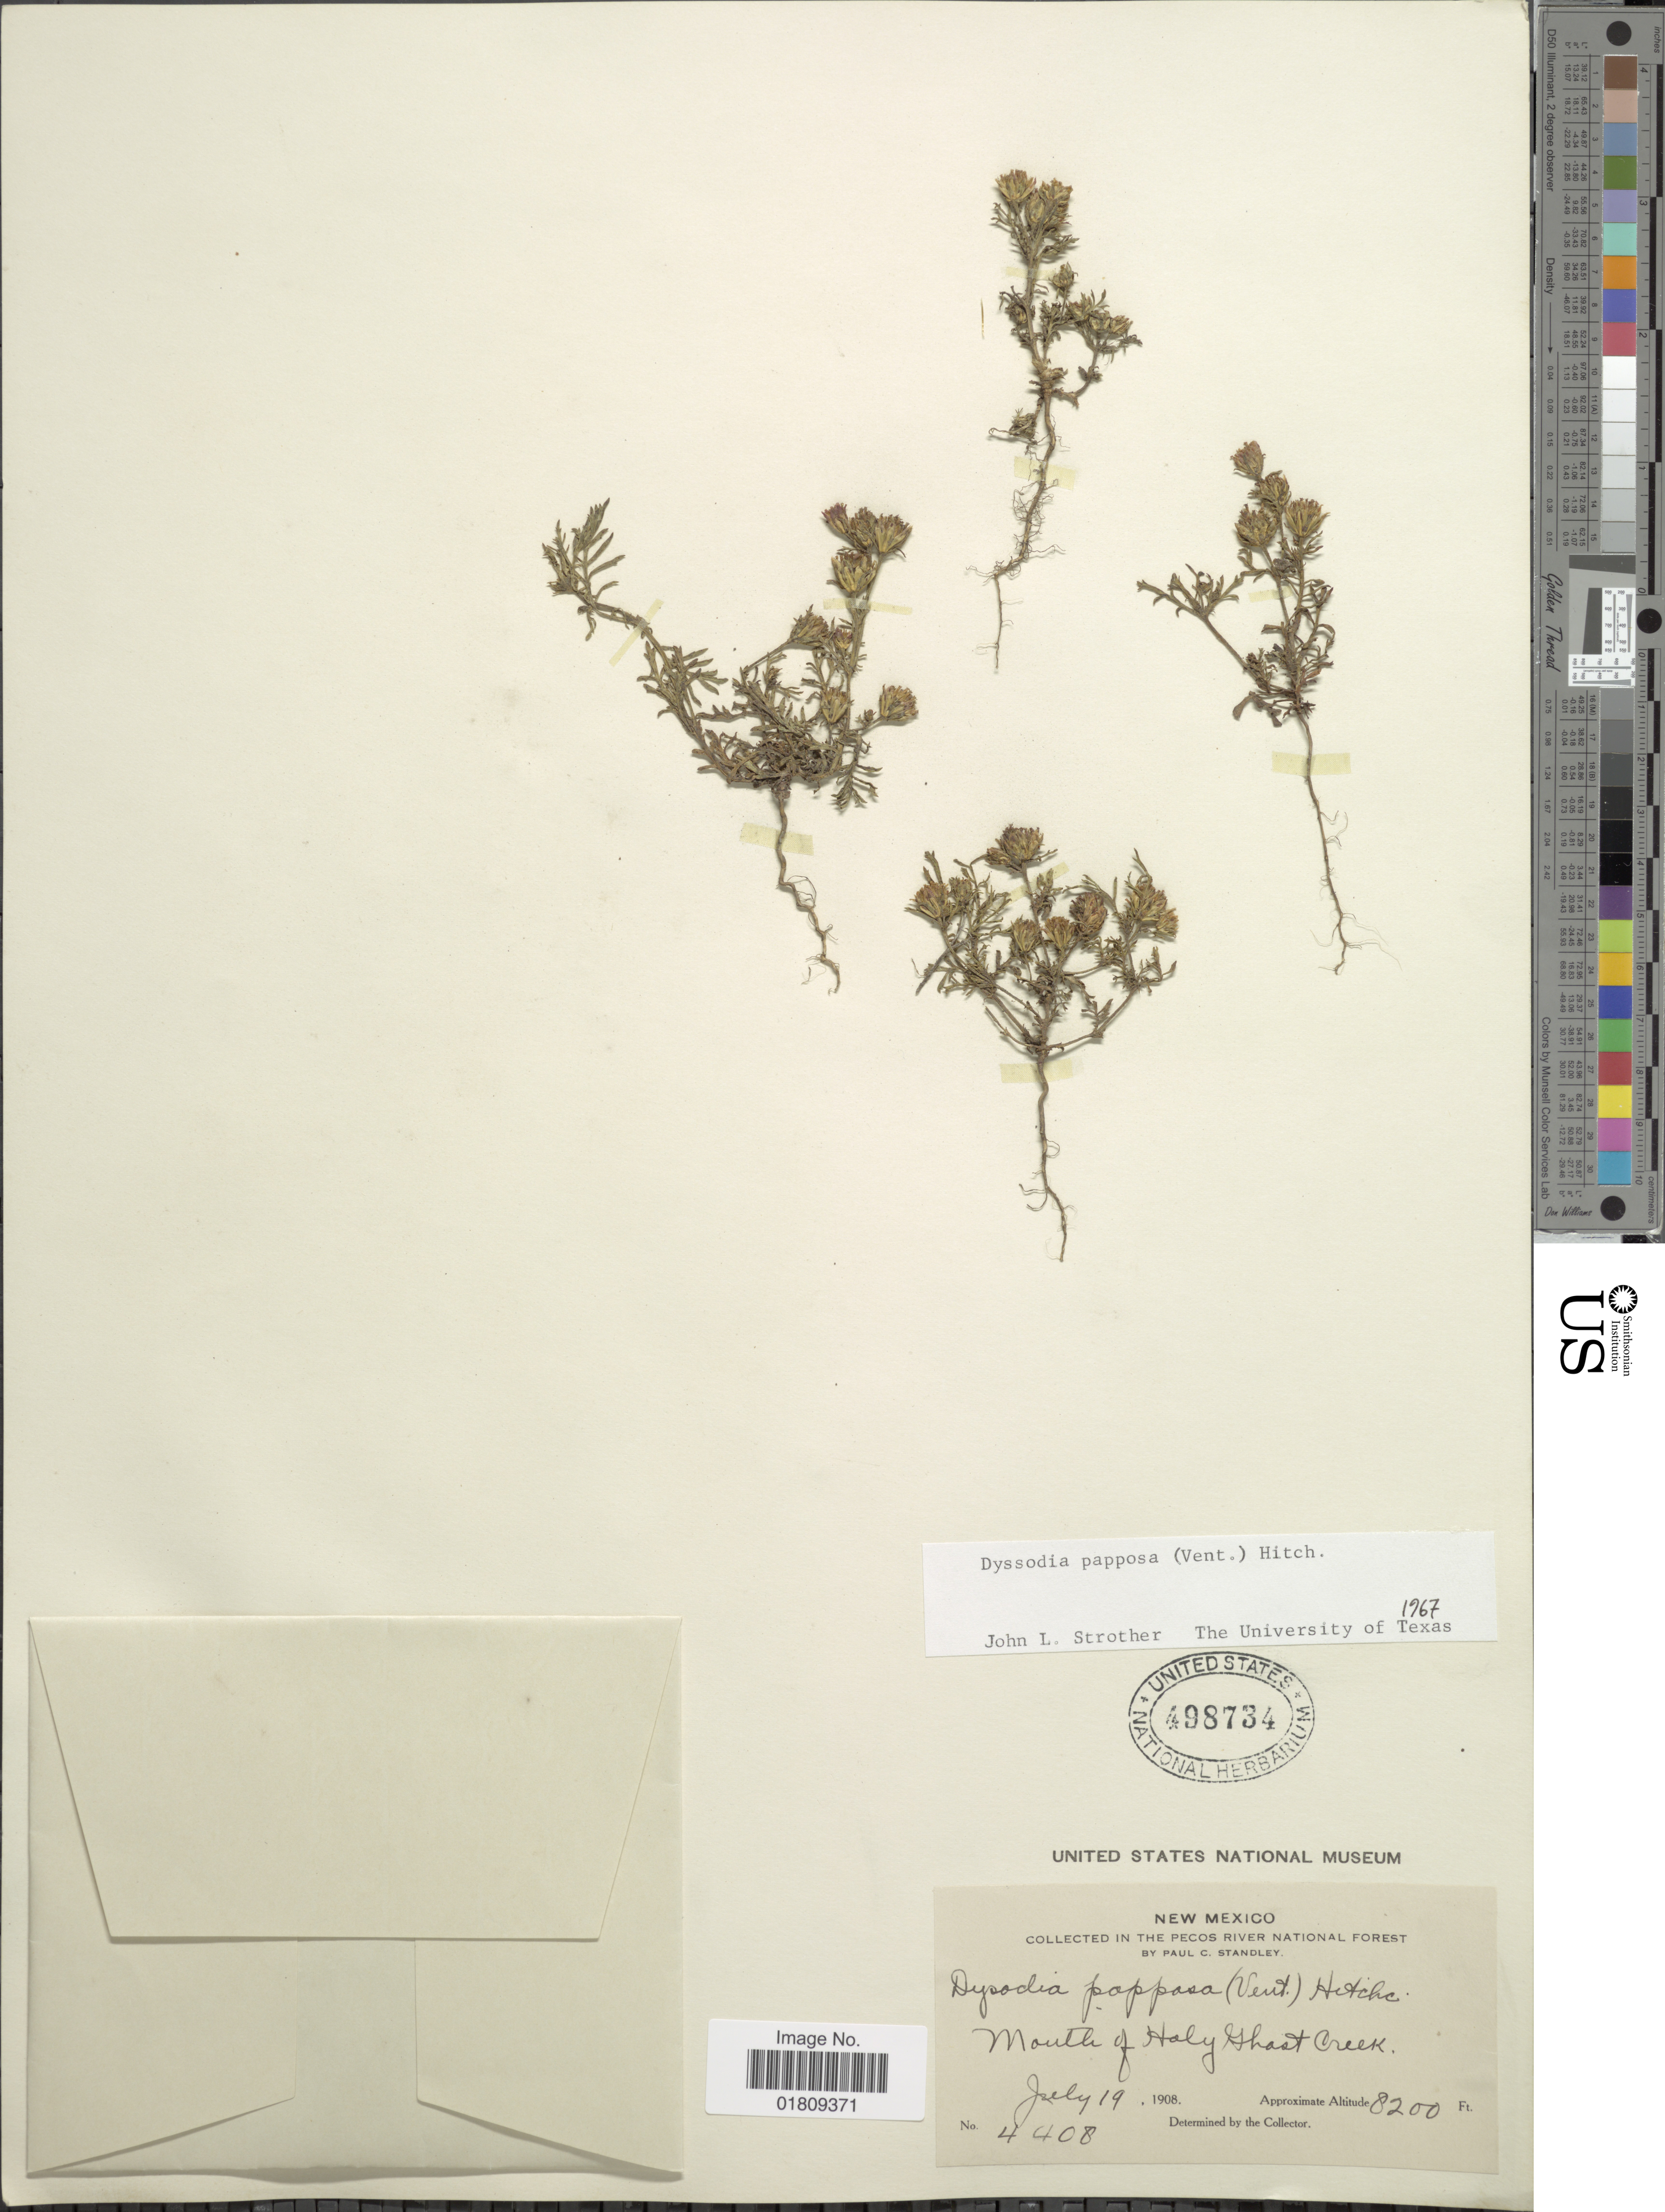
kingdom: Plantae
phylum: Tracheophyta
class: Magnoliopsida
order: Asterales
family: Asteraceae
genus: Dyssodia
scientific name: Dyssodia papposa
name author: (Vent.) Hitchc.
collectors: P. C. Standley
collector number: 4408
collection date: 1908-07-19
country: United States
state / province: New Mexico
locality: Pecos River National Forest, Mouth of Holy Ghost Creek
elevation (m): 2499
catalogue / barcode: US 498734